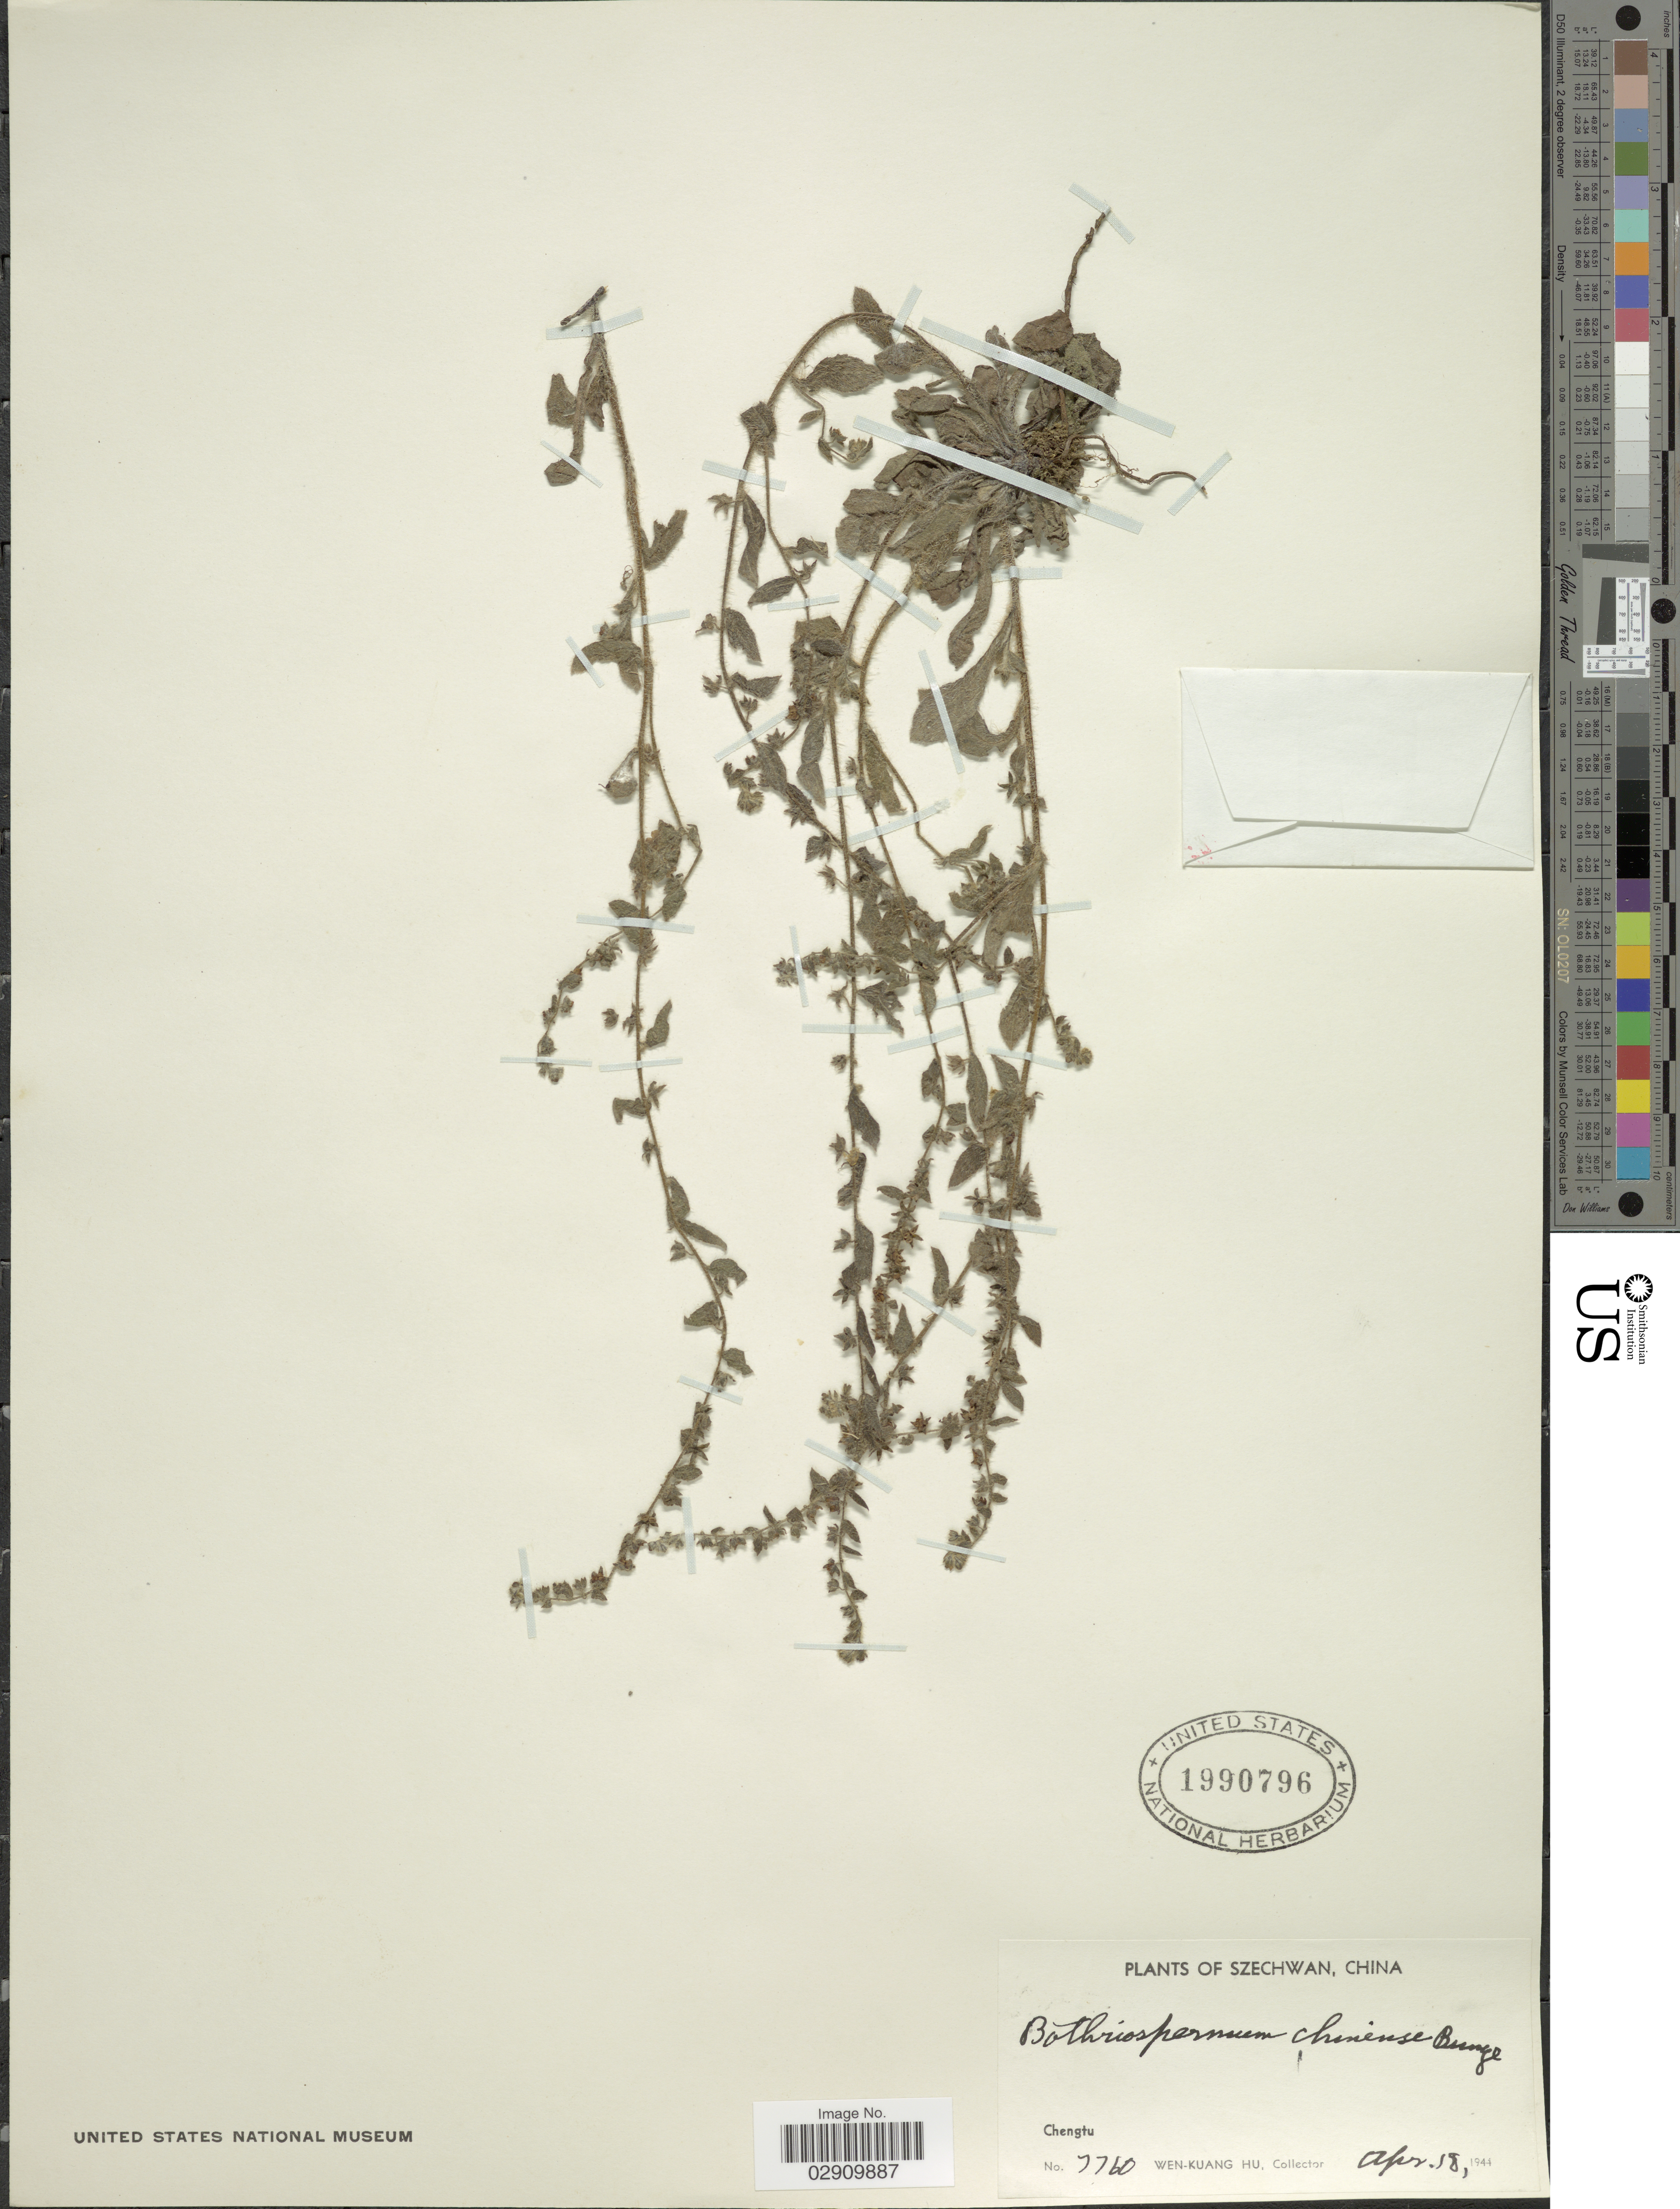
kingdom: Plantae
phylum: Tracheophyta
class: Magnoliopsida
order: Boraginales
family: Boraginaceae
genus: Bothriospermum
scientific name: Bothriospermum chinense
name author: Bunge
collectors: W. K. Hu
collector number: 7760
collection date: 1944-04-18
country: China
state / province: Sichuan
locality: Szechwan, Chengtu.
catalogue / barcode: US 1990796